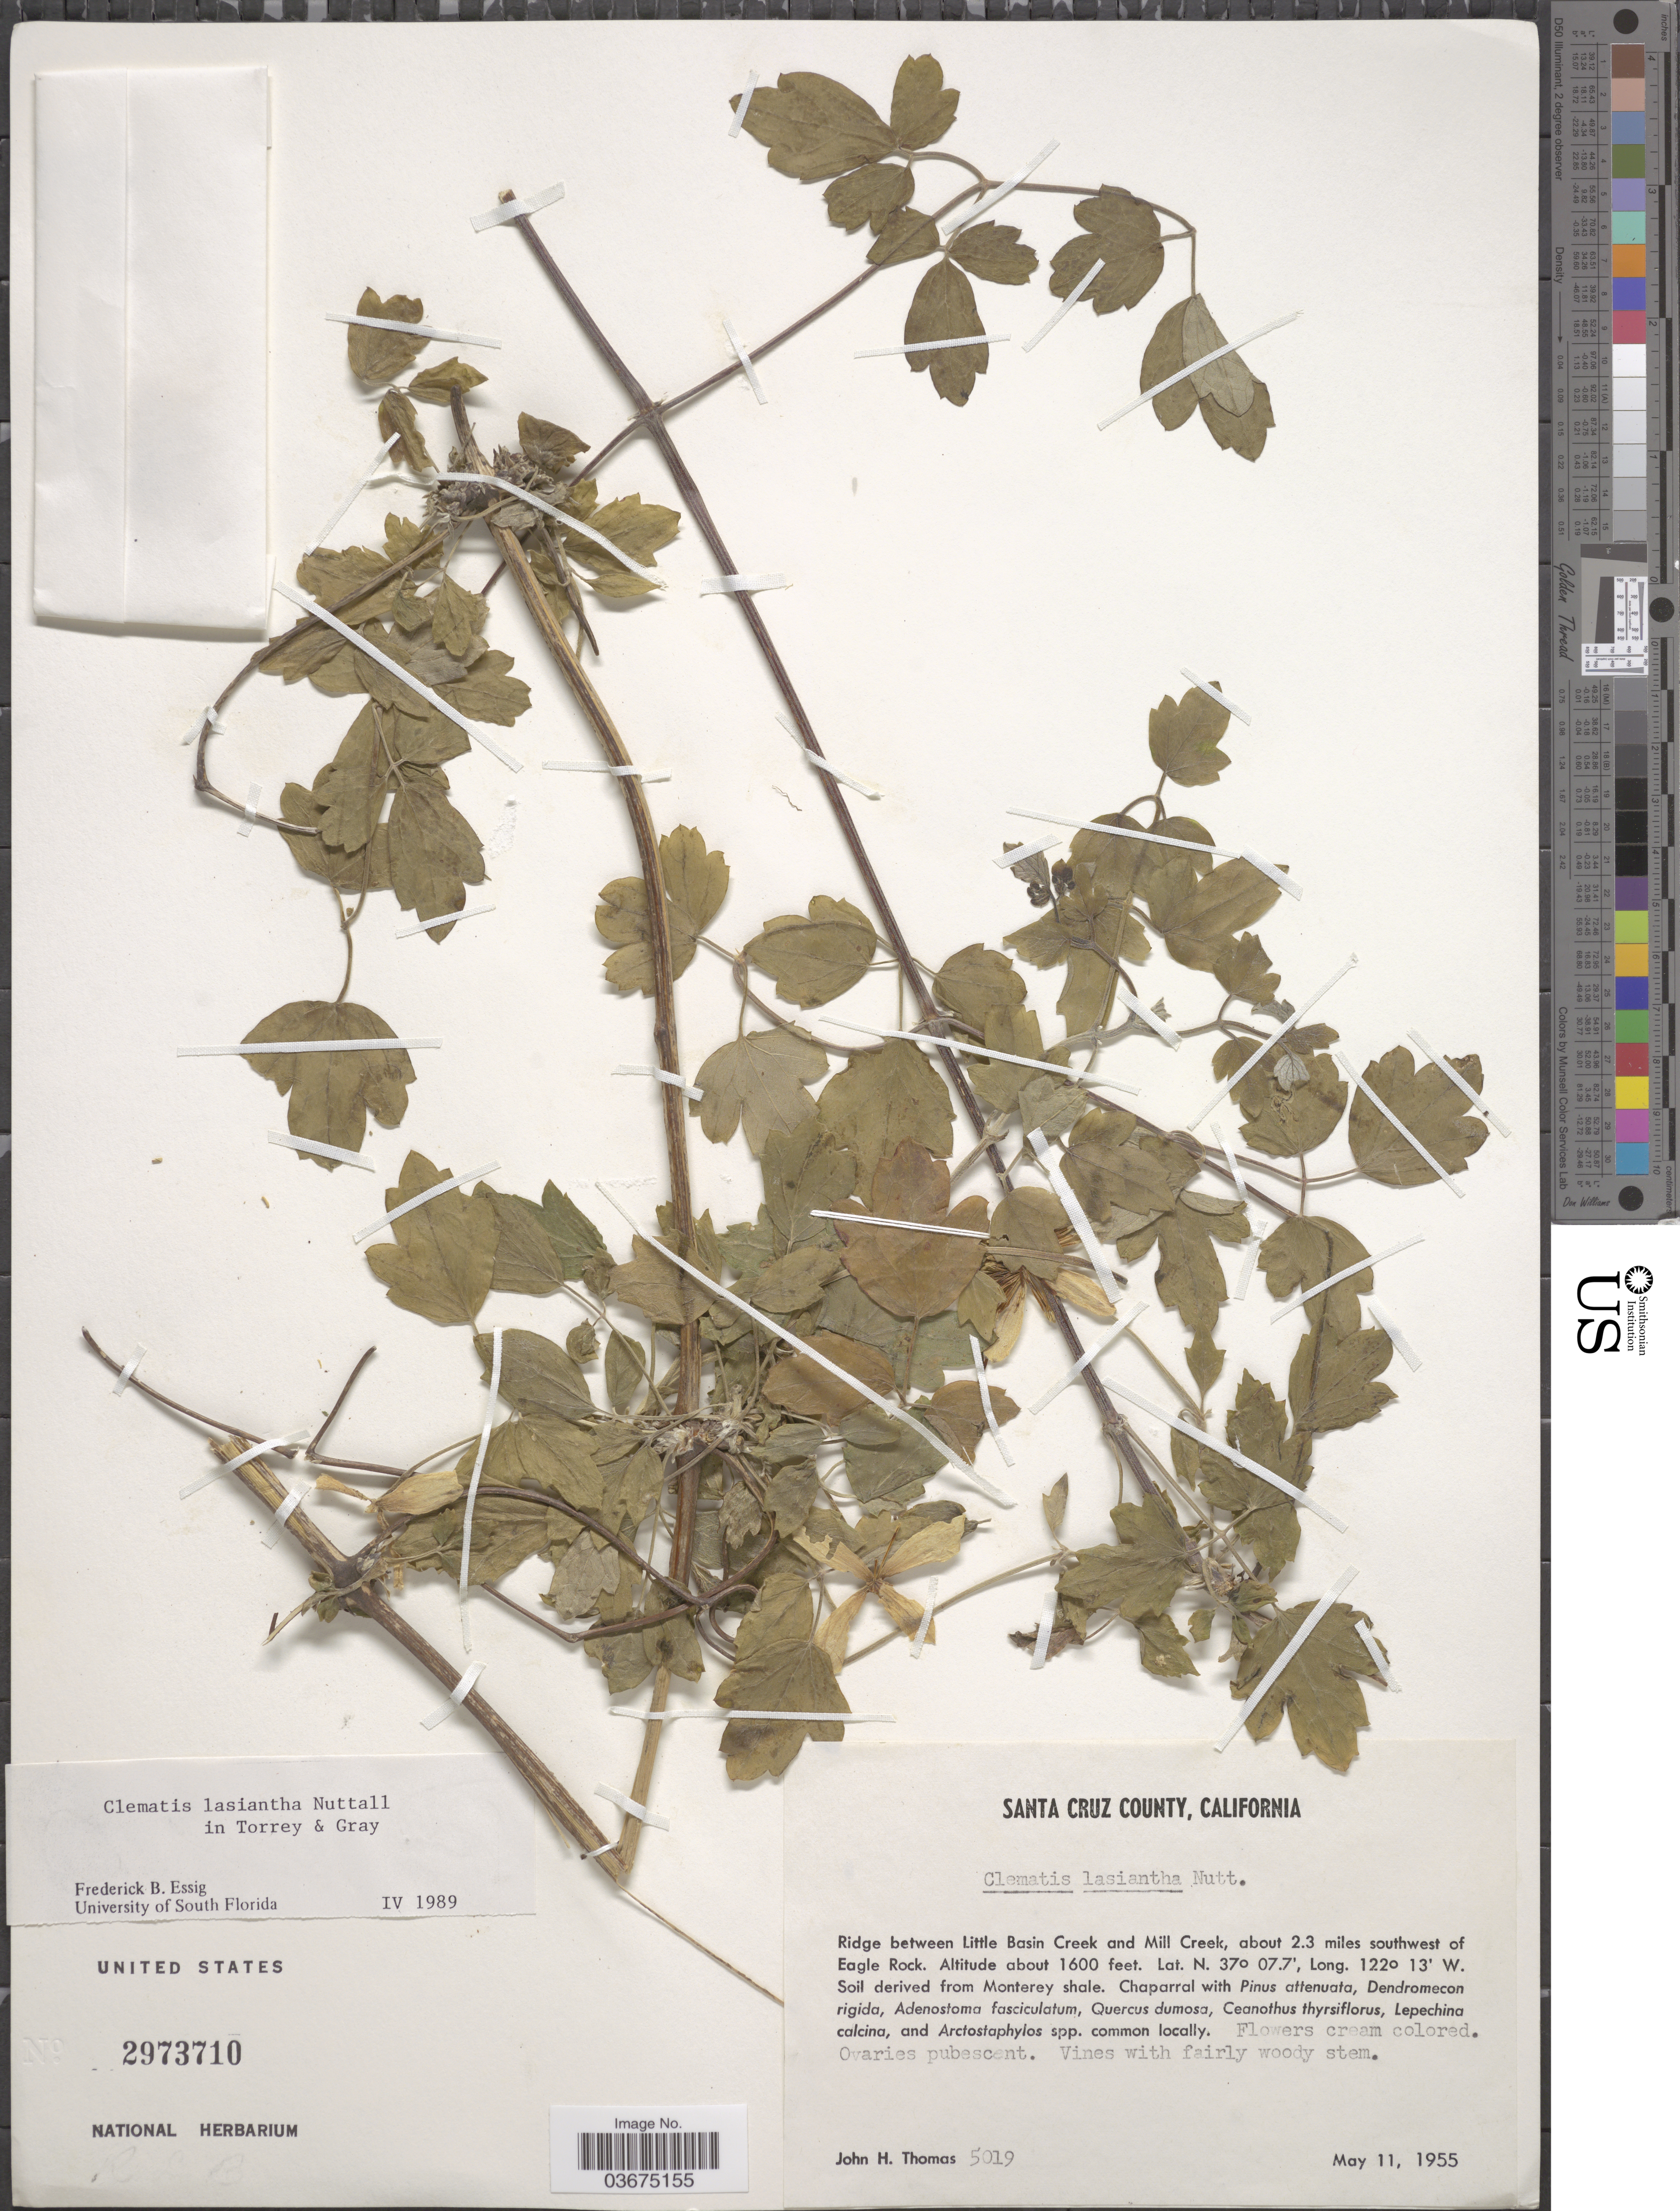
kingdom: Plantae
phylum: Tracheophyta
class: Magnoliopsida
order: Ranunculales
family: Ranunculaceae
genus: Clematis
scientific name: Clematis lasiantha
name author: Nutt.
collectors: J. H. Thomas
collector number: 5019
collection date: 1955-05-11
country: United States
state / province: California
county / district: Santa Cruz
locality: Santa Cruz County. Ridge between Little Basin Creek and Mill Creek, about 2.3 miles southwest of Eagle Rock.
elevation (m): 488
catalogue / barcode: US 2973710